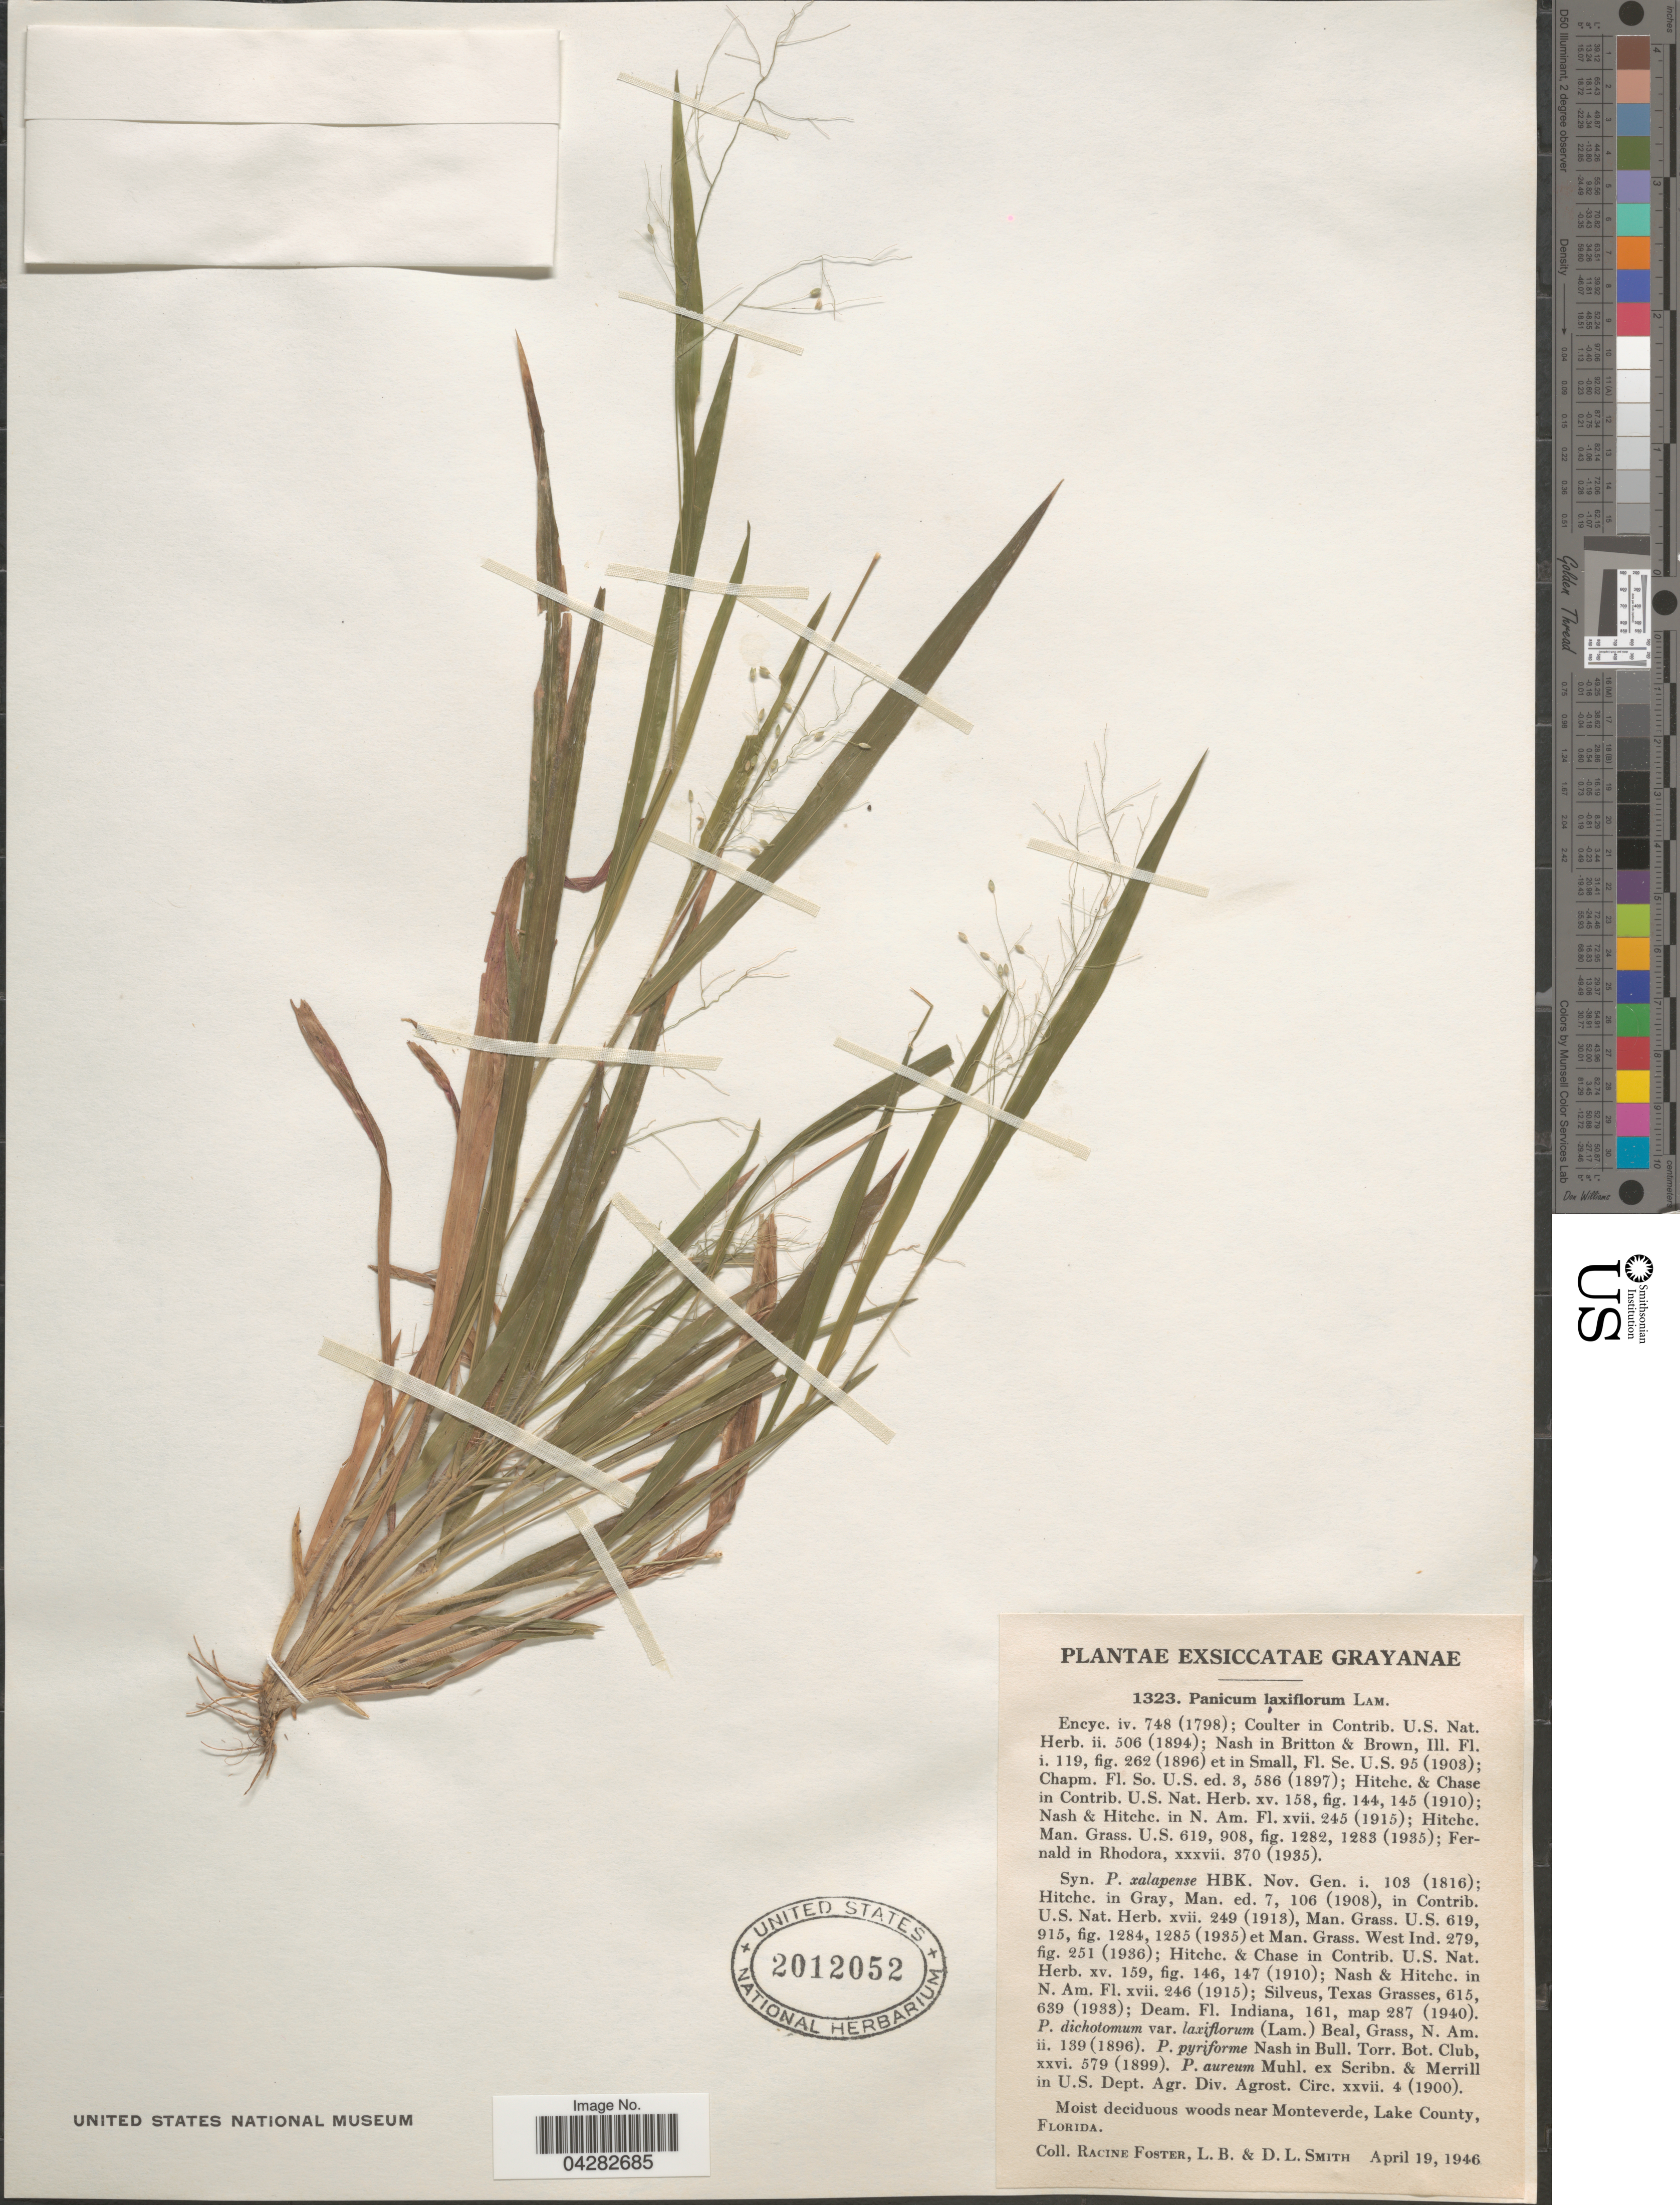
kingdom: Plantae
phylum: Tracheophyta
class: Liliopsida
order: Poales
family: Poaceae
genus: Dichanthelium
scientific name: Dichanthelium laxiflorum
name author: (Lam.) Gould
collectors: R. Foster, L. Smith & D. L. Smith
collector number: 1323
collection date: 1946-04-19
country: United States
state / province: Florida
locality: Near Monteverde, Lake County.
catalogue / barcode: US 2012052